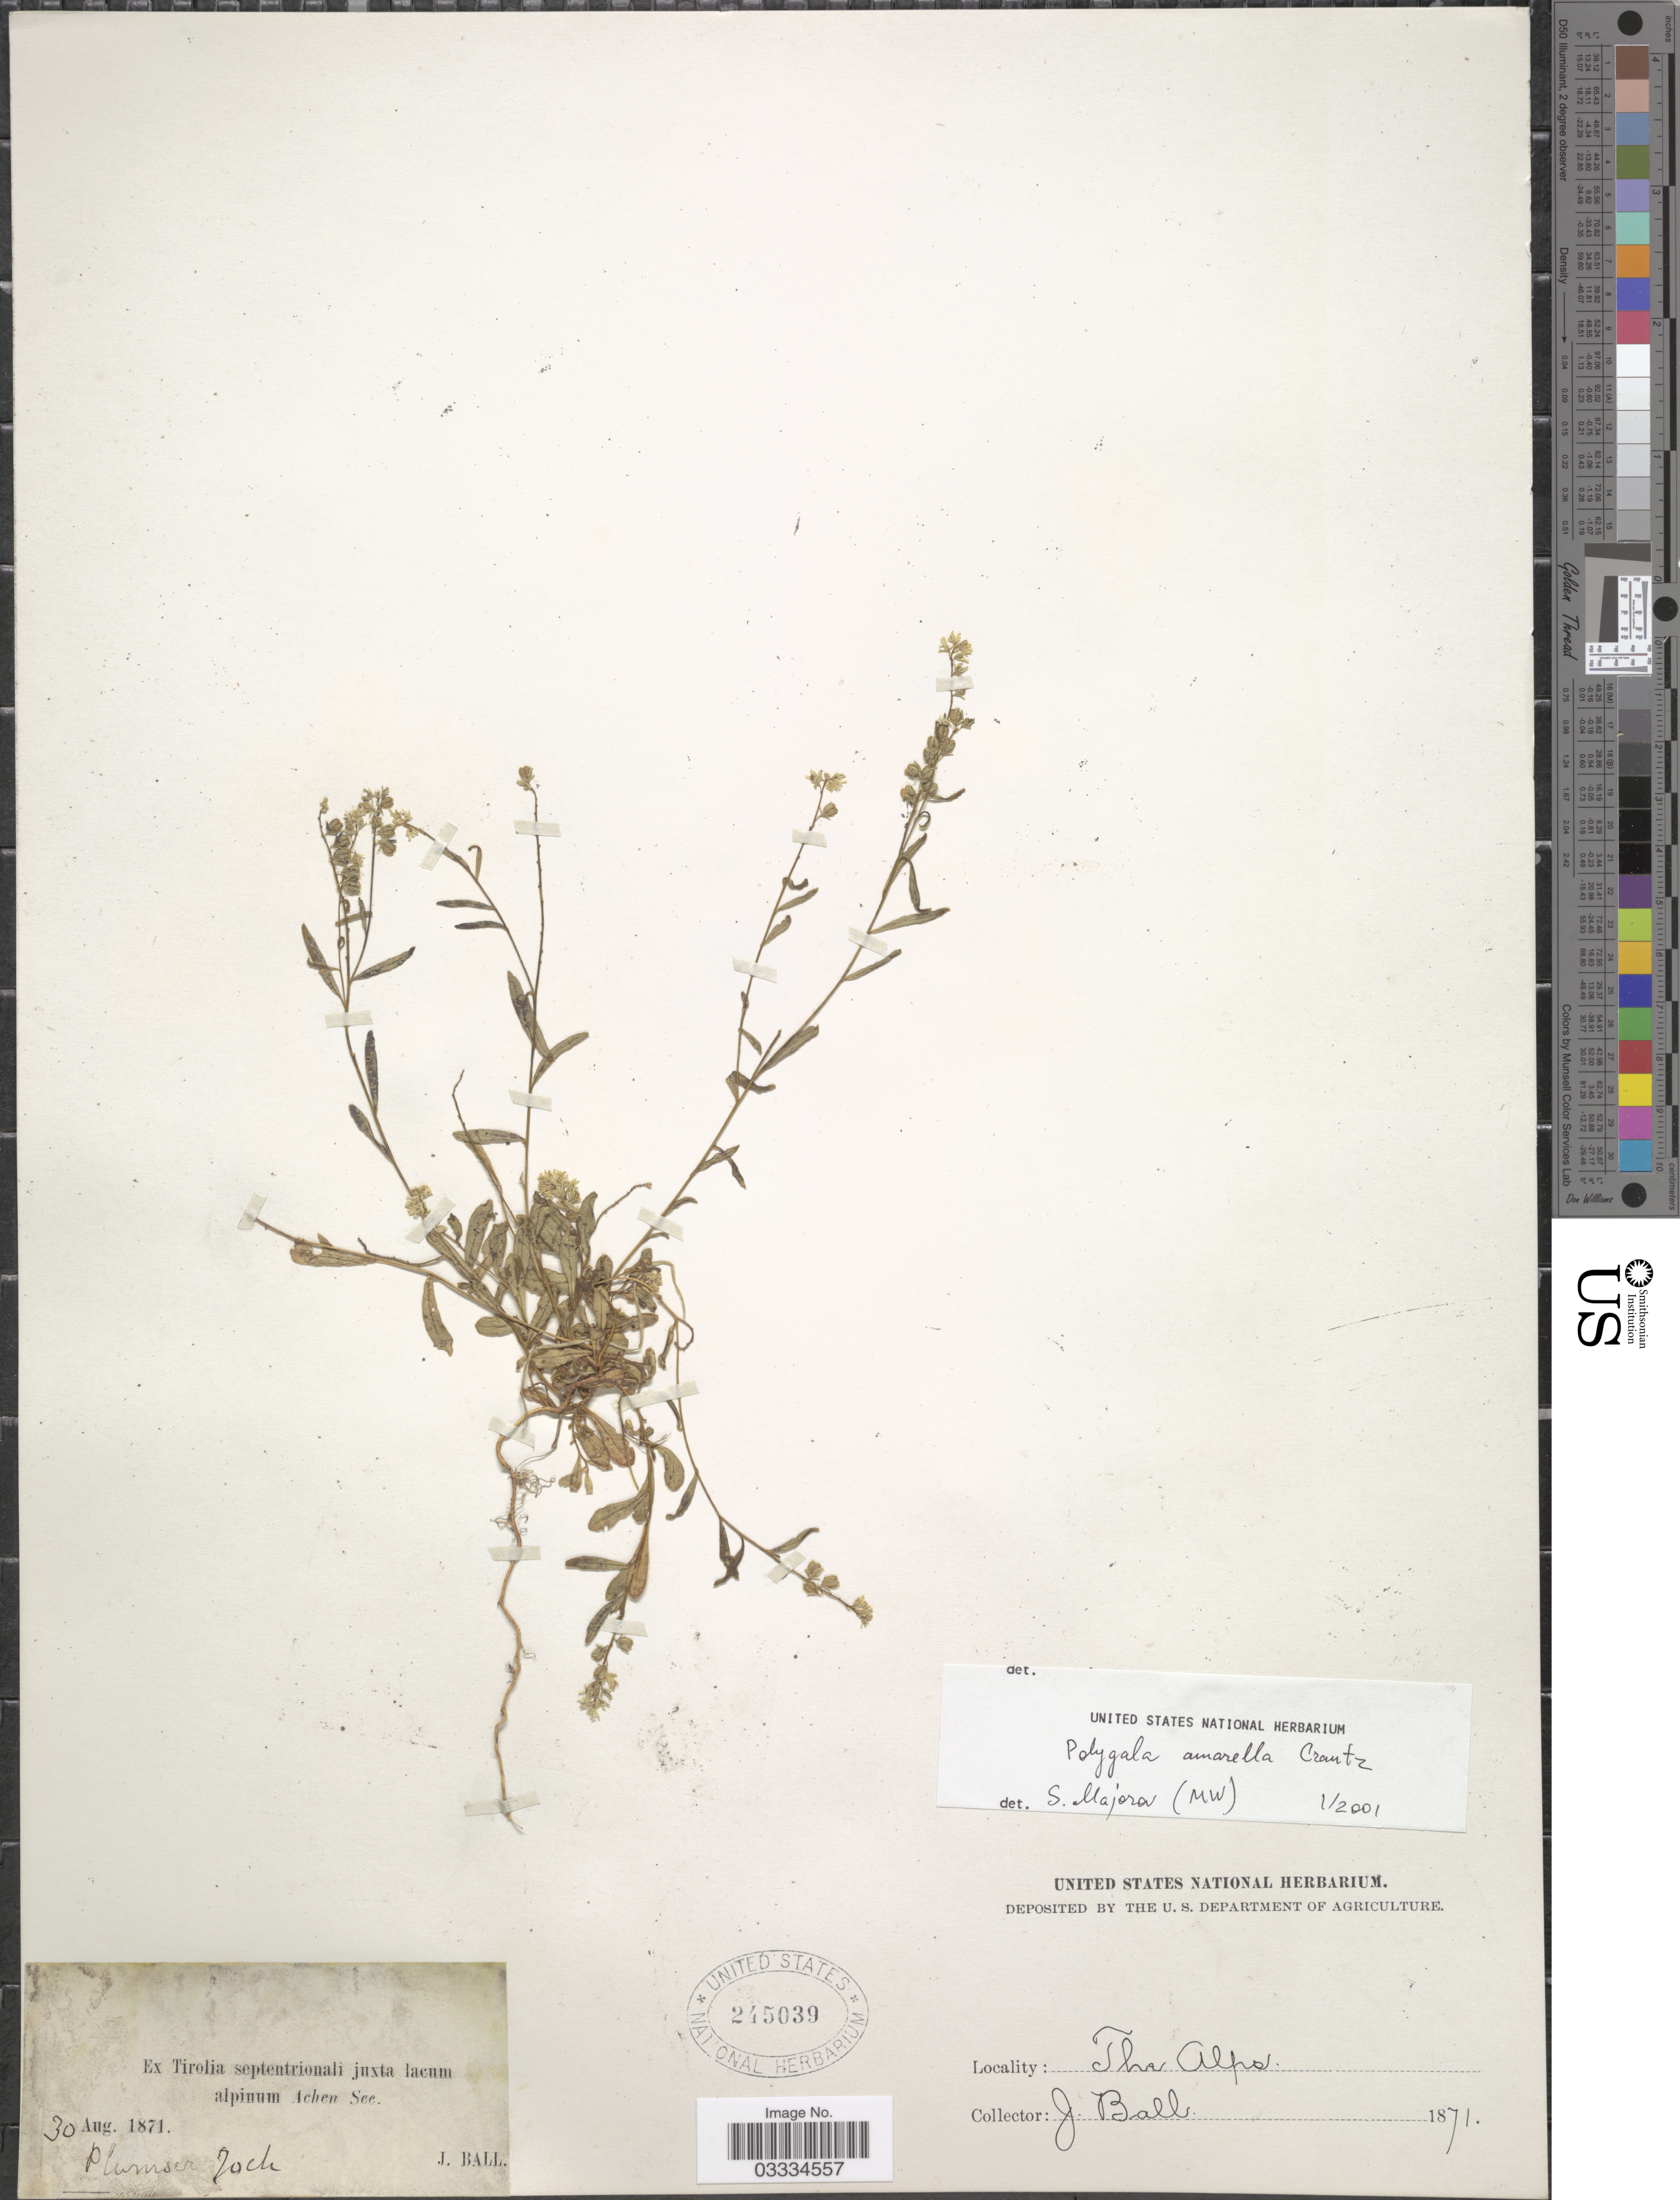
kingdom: Plantae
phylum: Tracheophyta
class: Magnoliopsida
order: Fabales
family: Polygalaceae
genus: Polygala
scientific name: Polygala amarella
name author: Crantz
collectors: J. Ball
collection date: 1871-08-30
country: Austria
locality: The Alps. Ex Tirolia septentrionali juxta lacum alpinum Achen See.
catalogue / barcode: US 245039